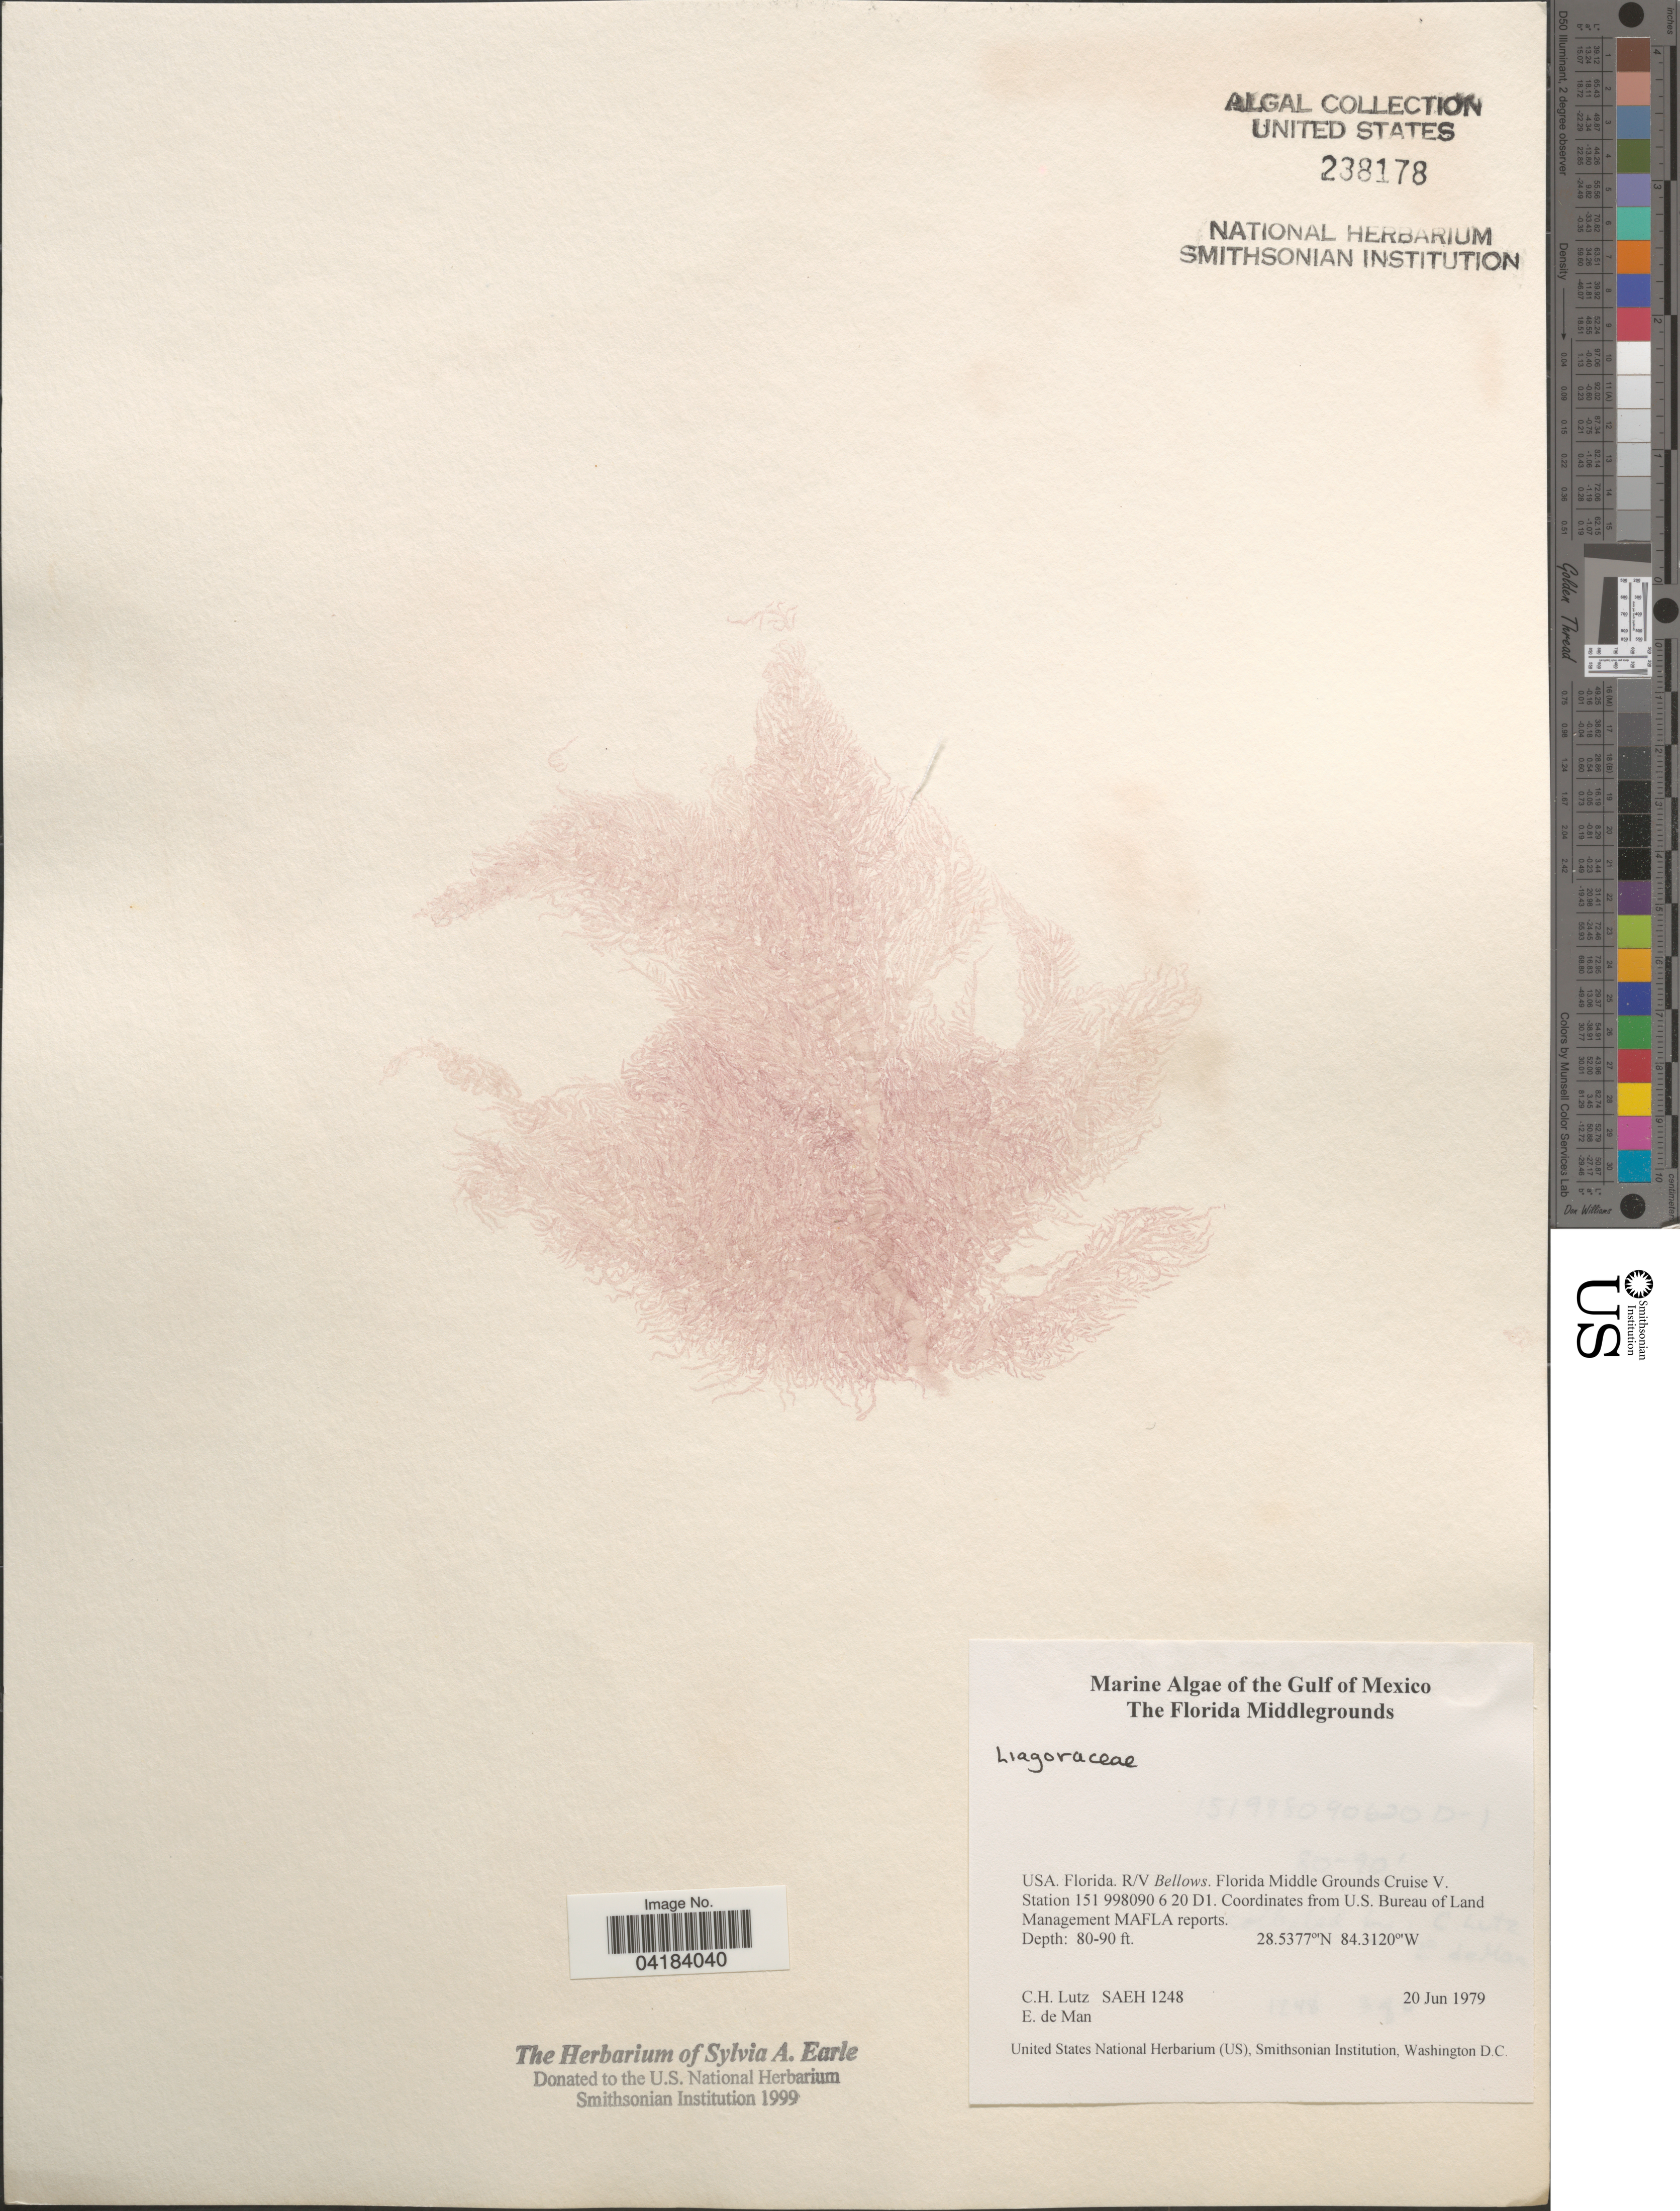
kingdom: Plantae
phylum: Rhodophyta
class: Florideophyceae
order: Nemaliales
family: Liagoraceae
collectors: C. Lutz & E. de Man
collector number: SAEH1248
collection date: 1979-06-20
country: United States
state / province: Florida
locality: The Gulf of Mexico. The Florida Middlegrounds. R/V Bellows. Florida Middle Grounds Cruise V. Station 151 998090 6 20 D1.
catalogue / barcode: US 238178